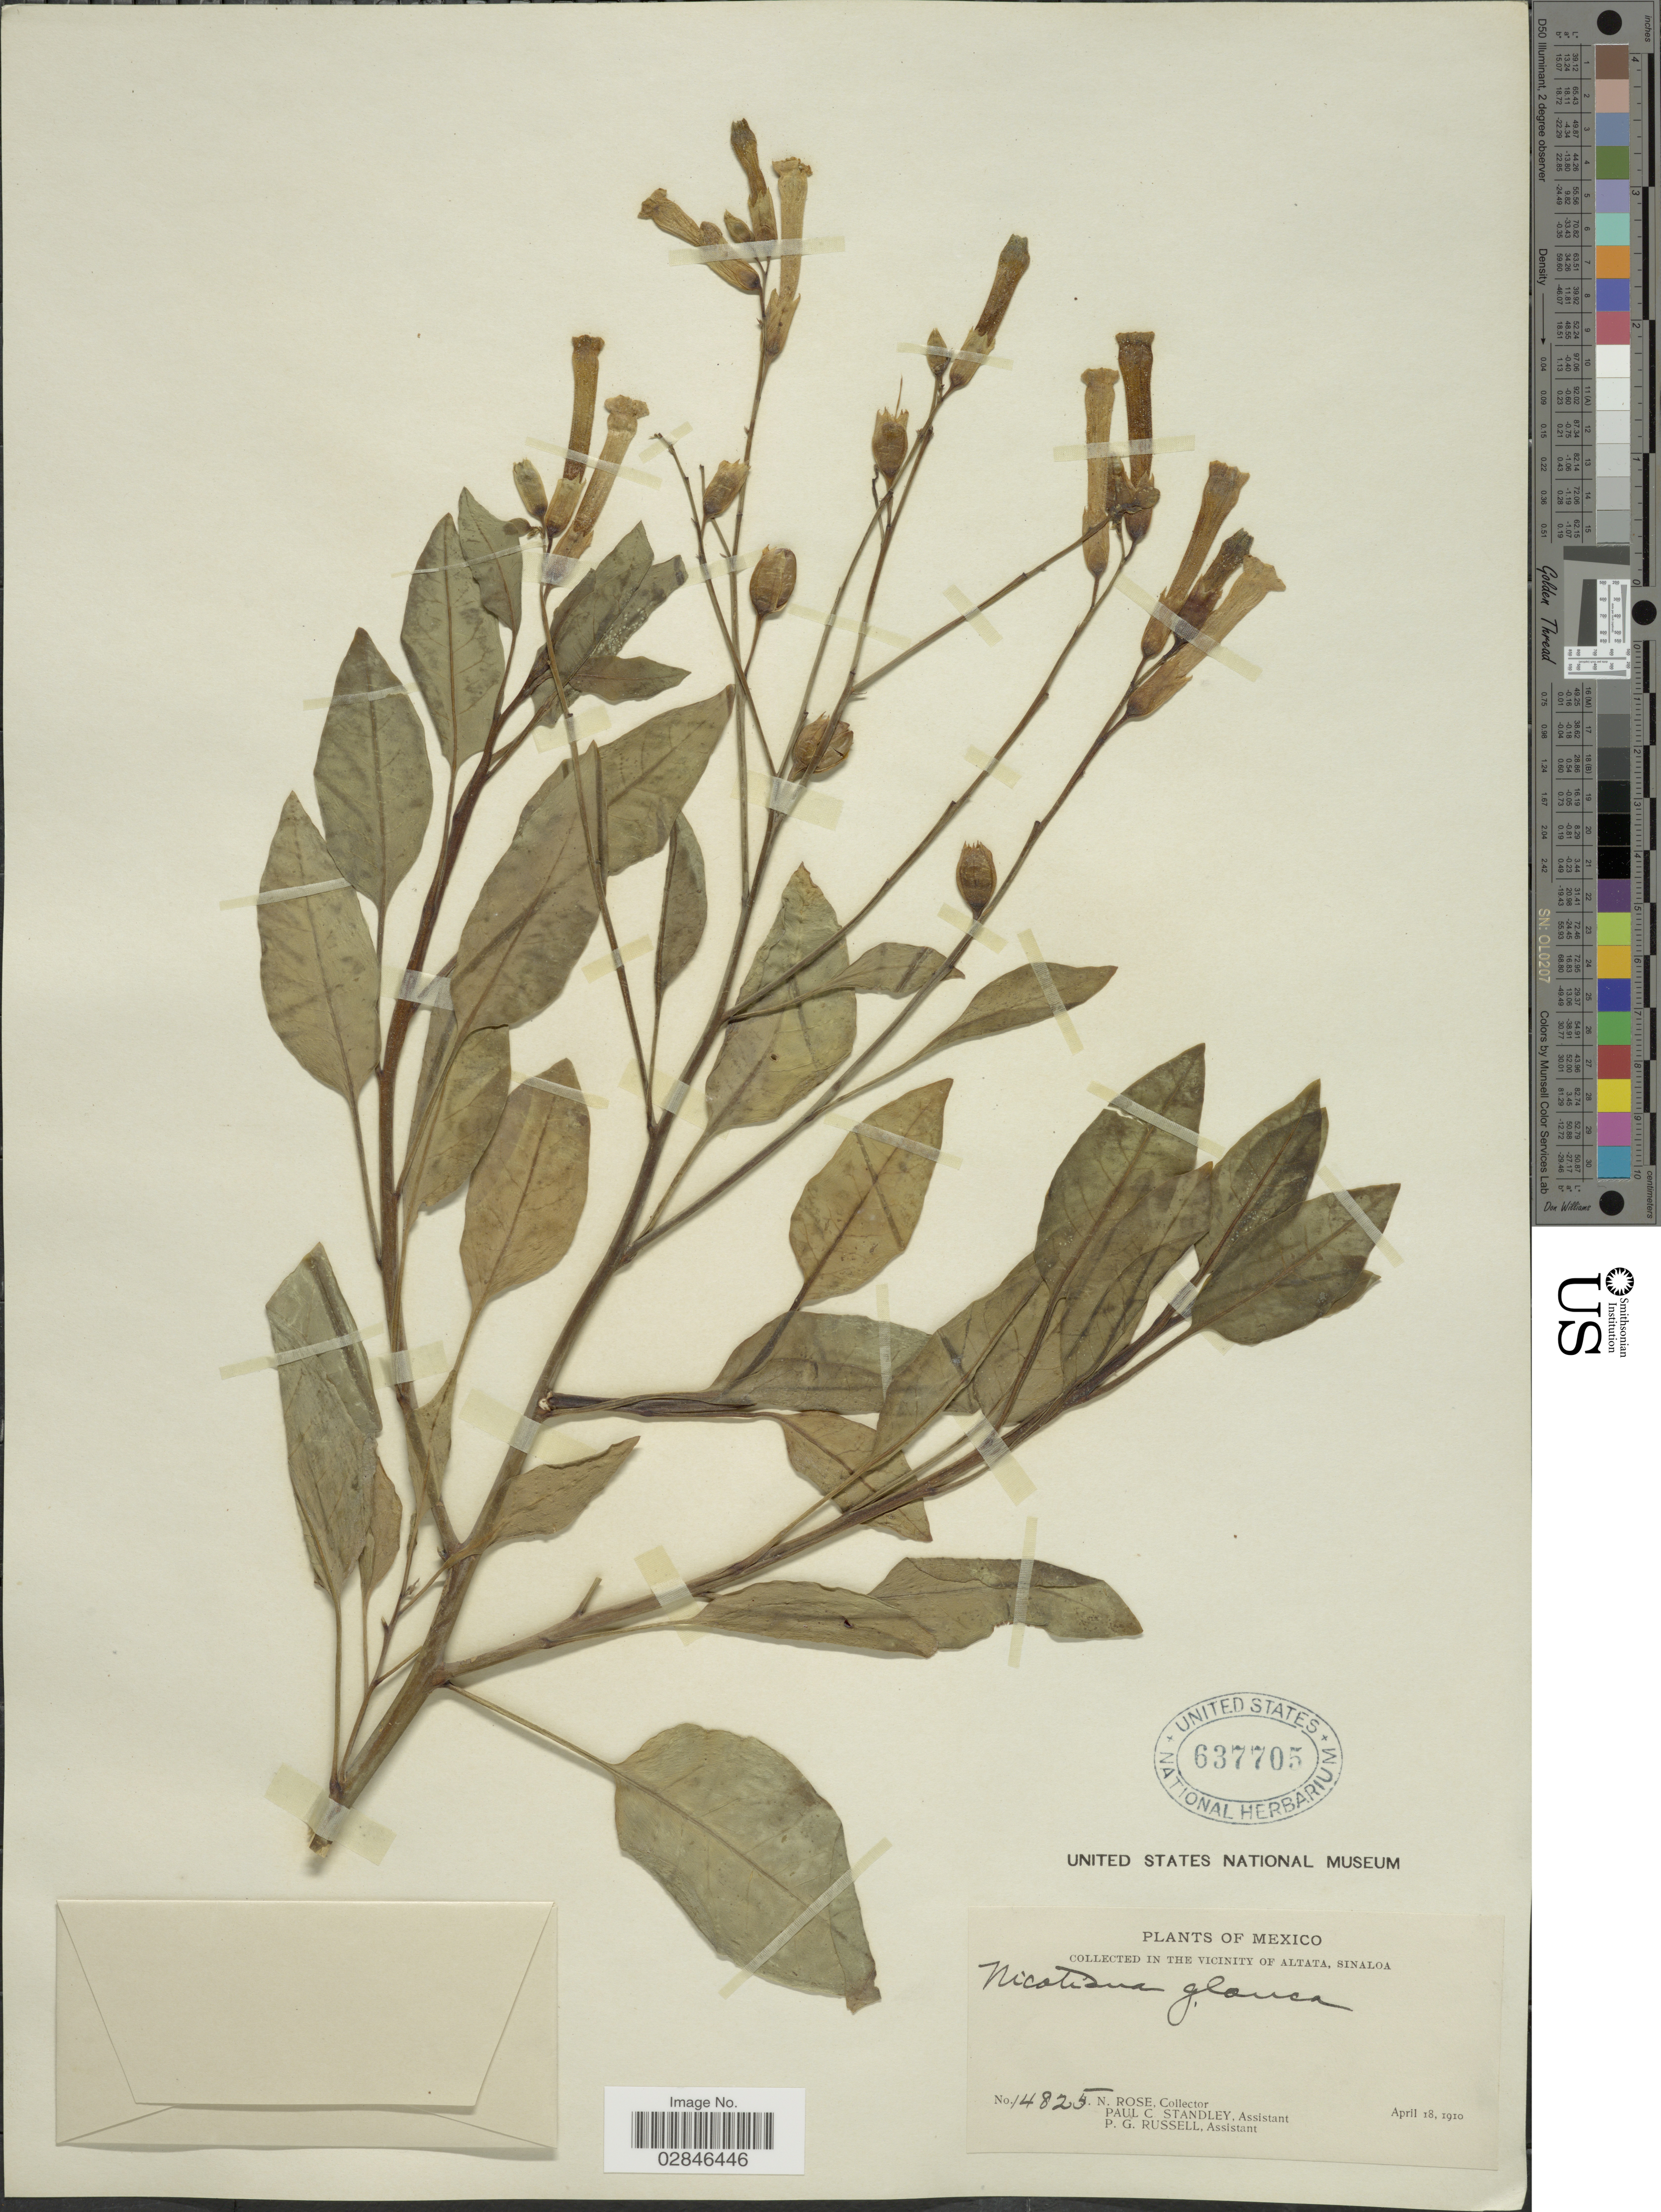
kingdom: Plantae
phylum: Tracheophyta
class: Magnoliopsida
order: Solanales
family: Solanaceae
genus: Nicotiana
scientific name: Nicotiana glauca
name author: Graham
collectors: J. N. Rose, P. C. Standley & P. G. Russell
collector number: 14825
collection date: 1910-04-18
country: Mexico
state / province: Sinaloa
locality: In the vicinity of Altata.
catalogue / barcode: US 637705